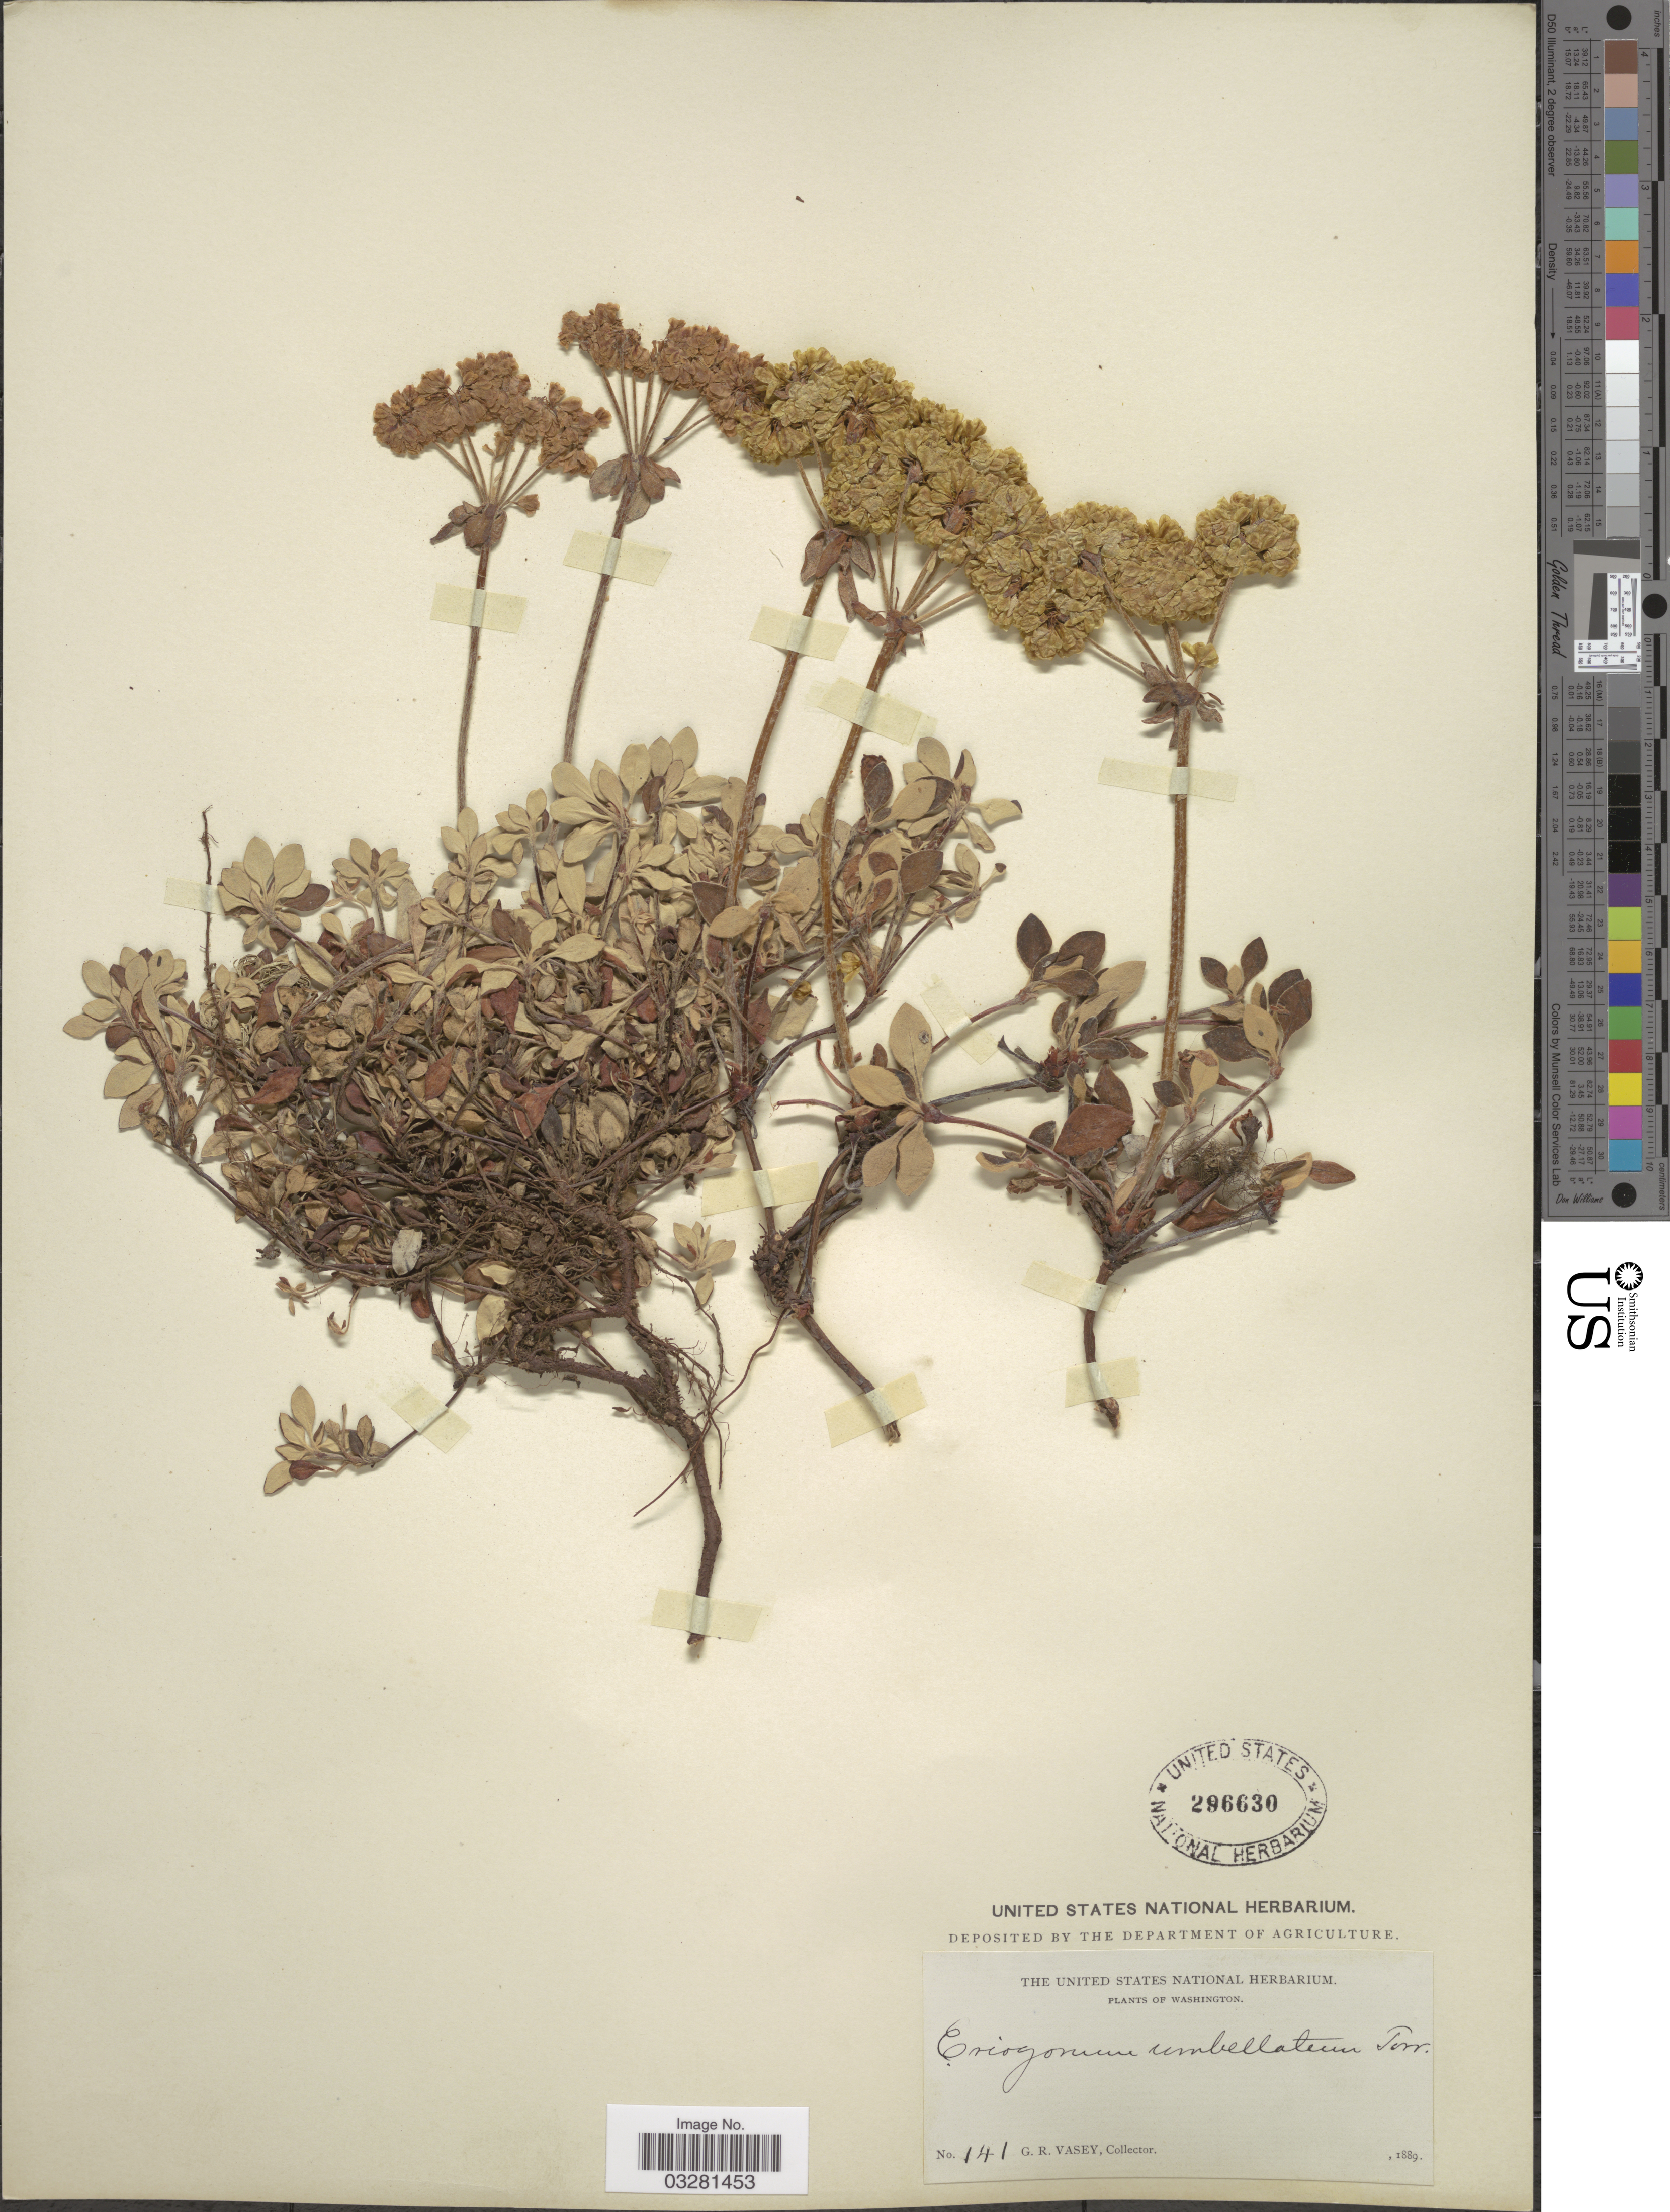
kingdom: Plantae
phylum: Tracheophyta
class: Magnoliopsida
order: Caryophyllales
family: Polygonaceae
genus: Eriogonum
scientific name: Eriogonum umbellatum var. umbellatum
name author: Torr.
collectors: G. R. Vasey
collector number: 141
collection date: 1889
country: United States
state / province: Washington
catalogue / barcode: US 296630